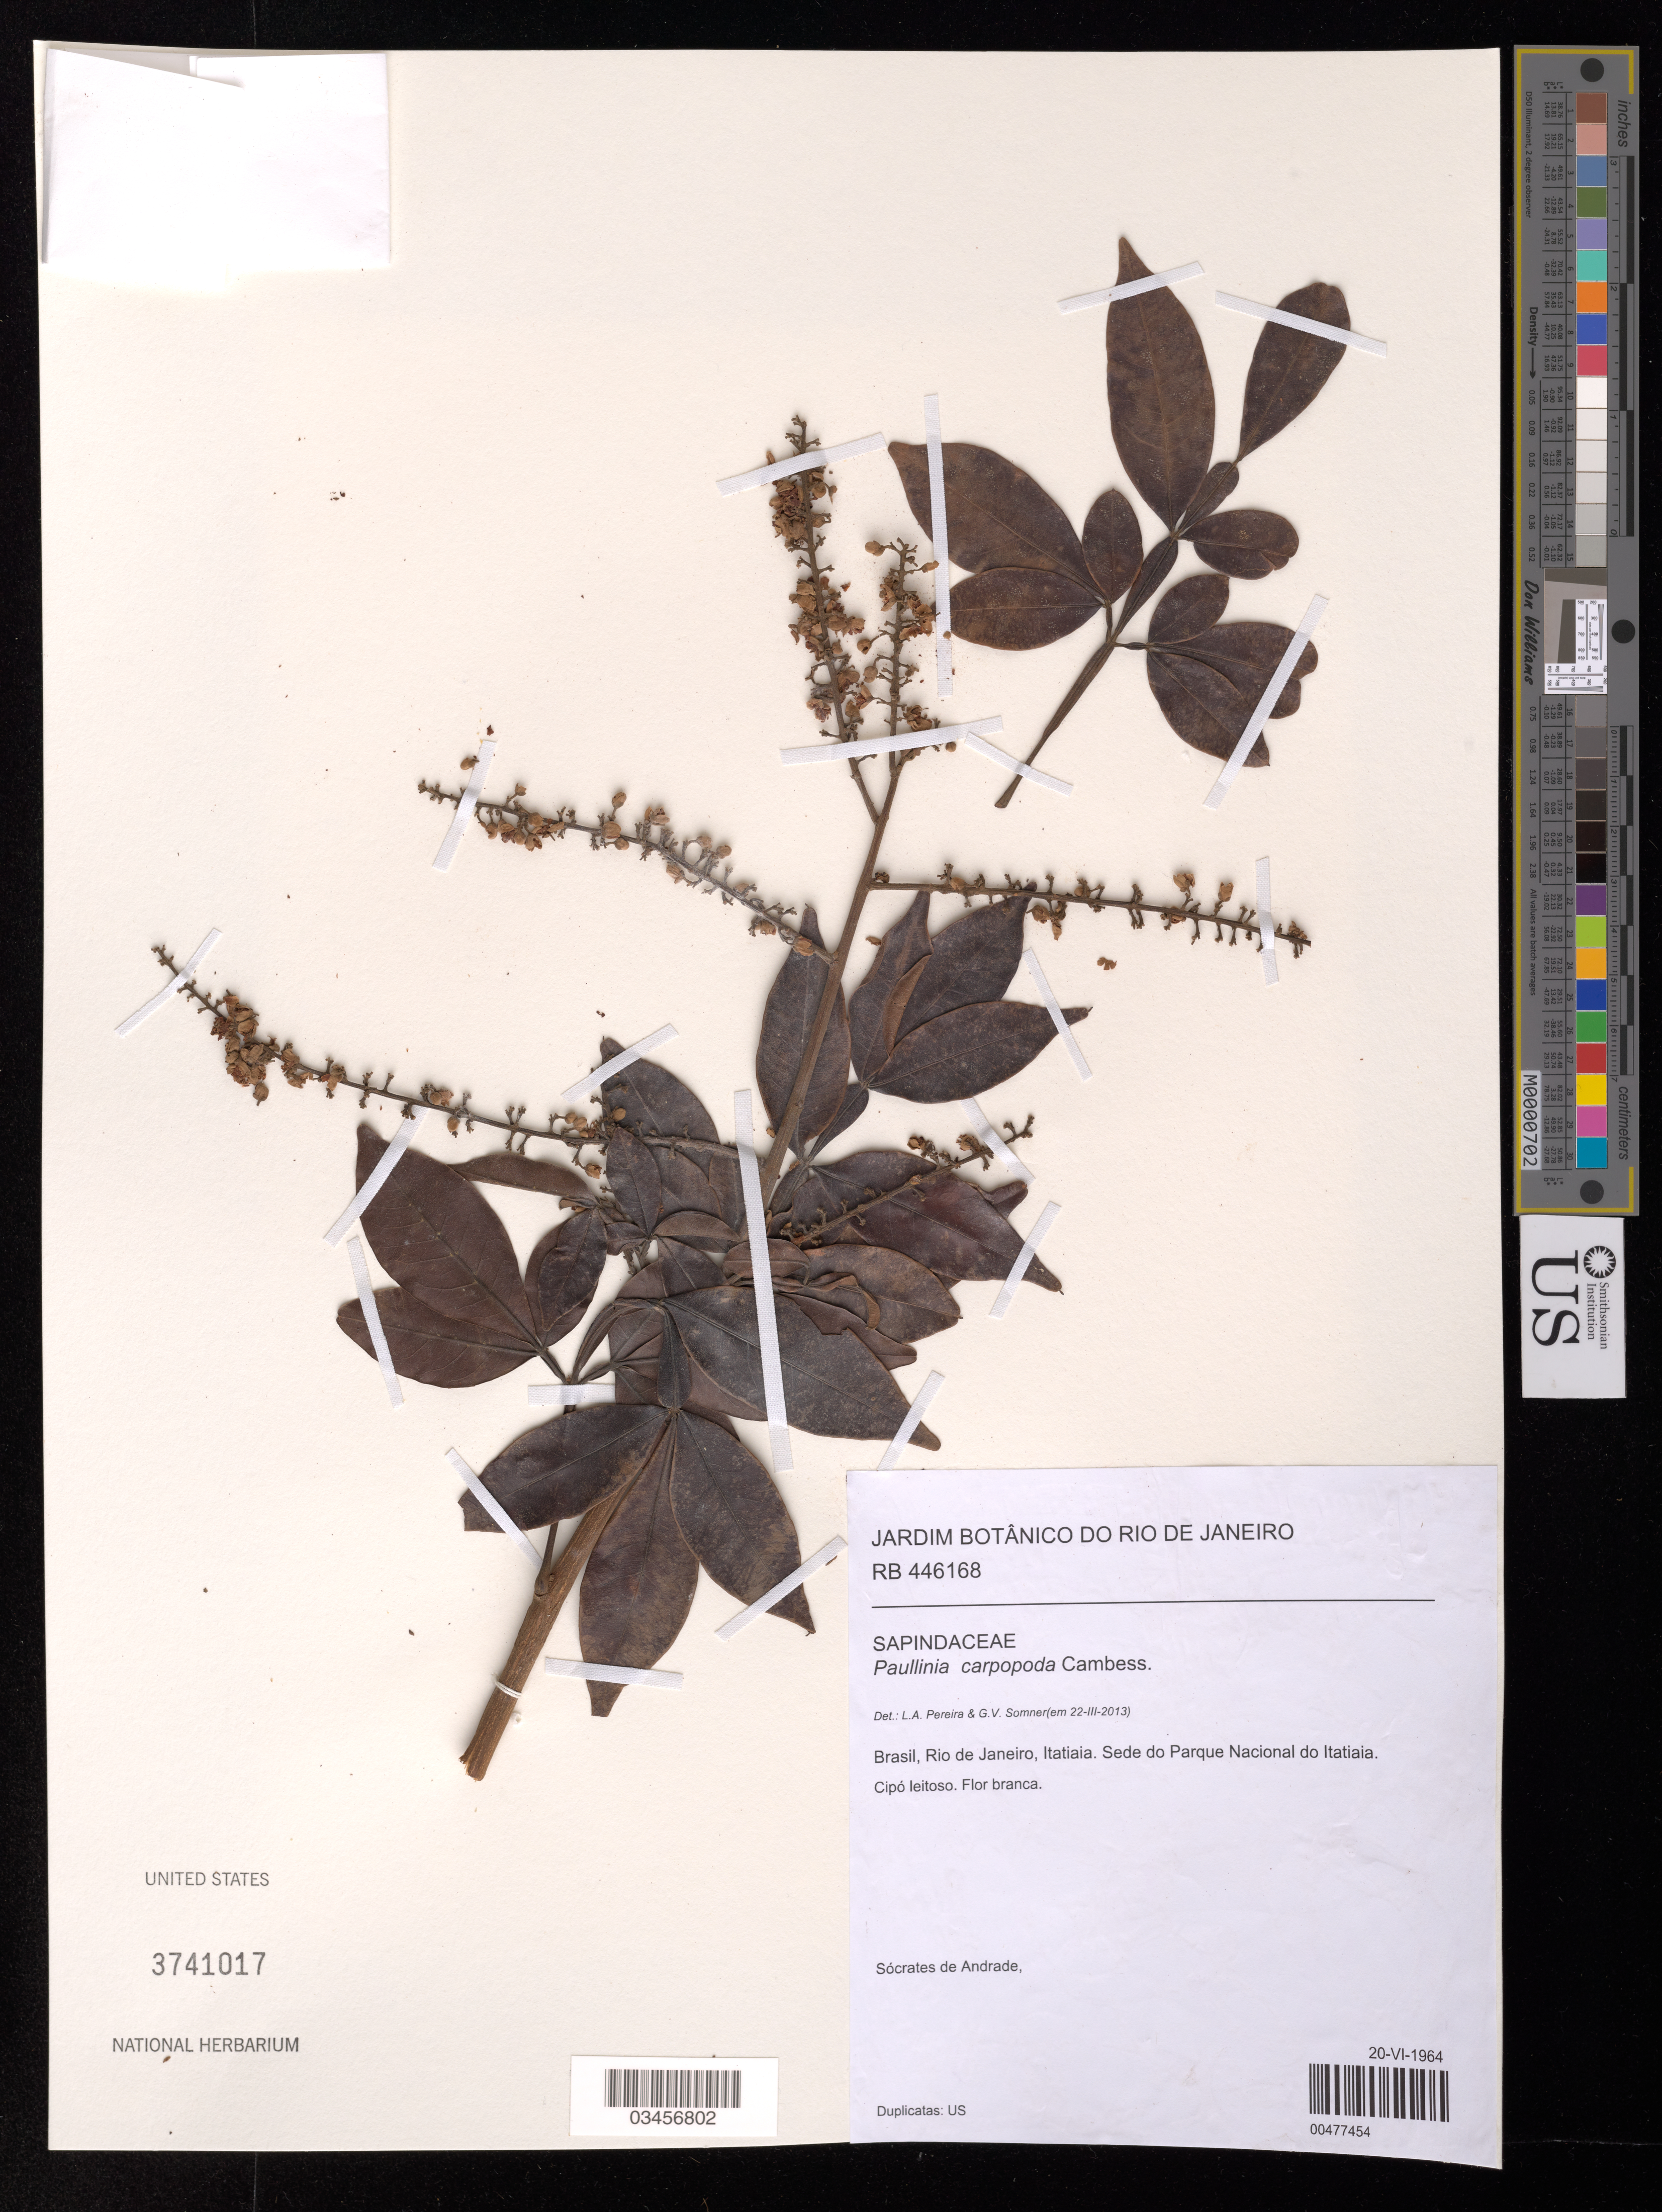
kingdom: Plantae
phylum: Tracheophyta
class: Magnoliopsida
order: Sapindales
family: Sapindaceae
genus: Paullinia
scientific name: Paullinia carpopodea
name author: Cambess.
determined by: Somner, G. V.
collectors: S. de Andrade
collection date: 1964-06-20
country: Brazil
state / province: Rio de Janeiro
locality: Itatiaia. Sede do Parque Nacional do Itatiaia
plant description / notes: RB #446168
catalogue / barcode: US 3741017